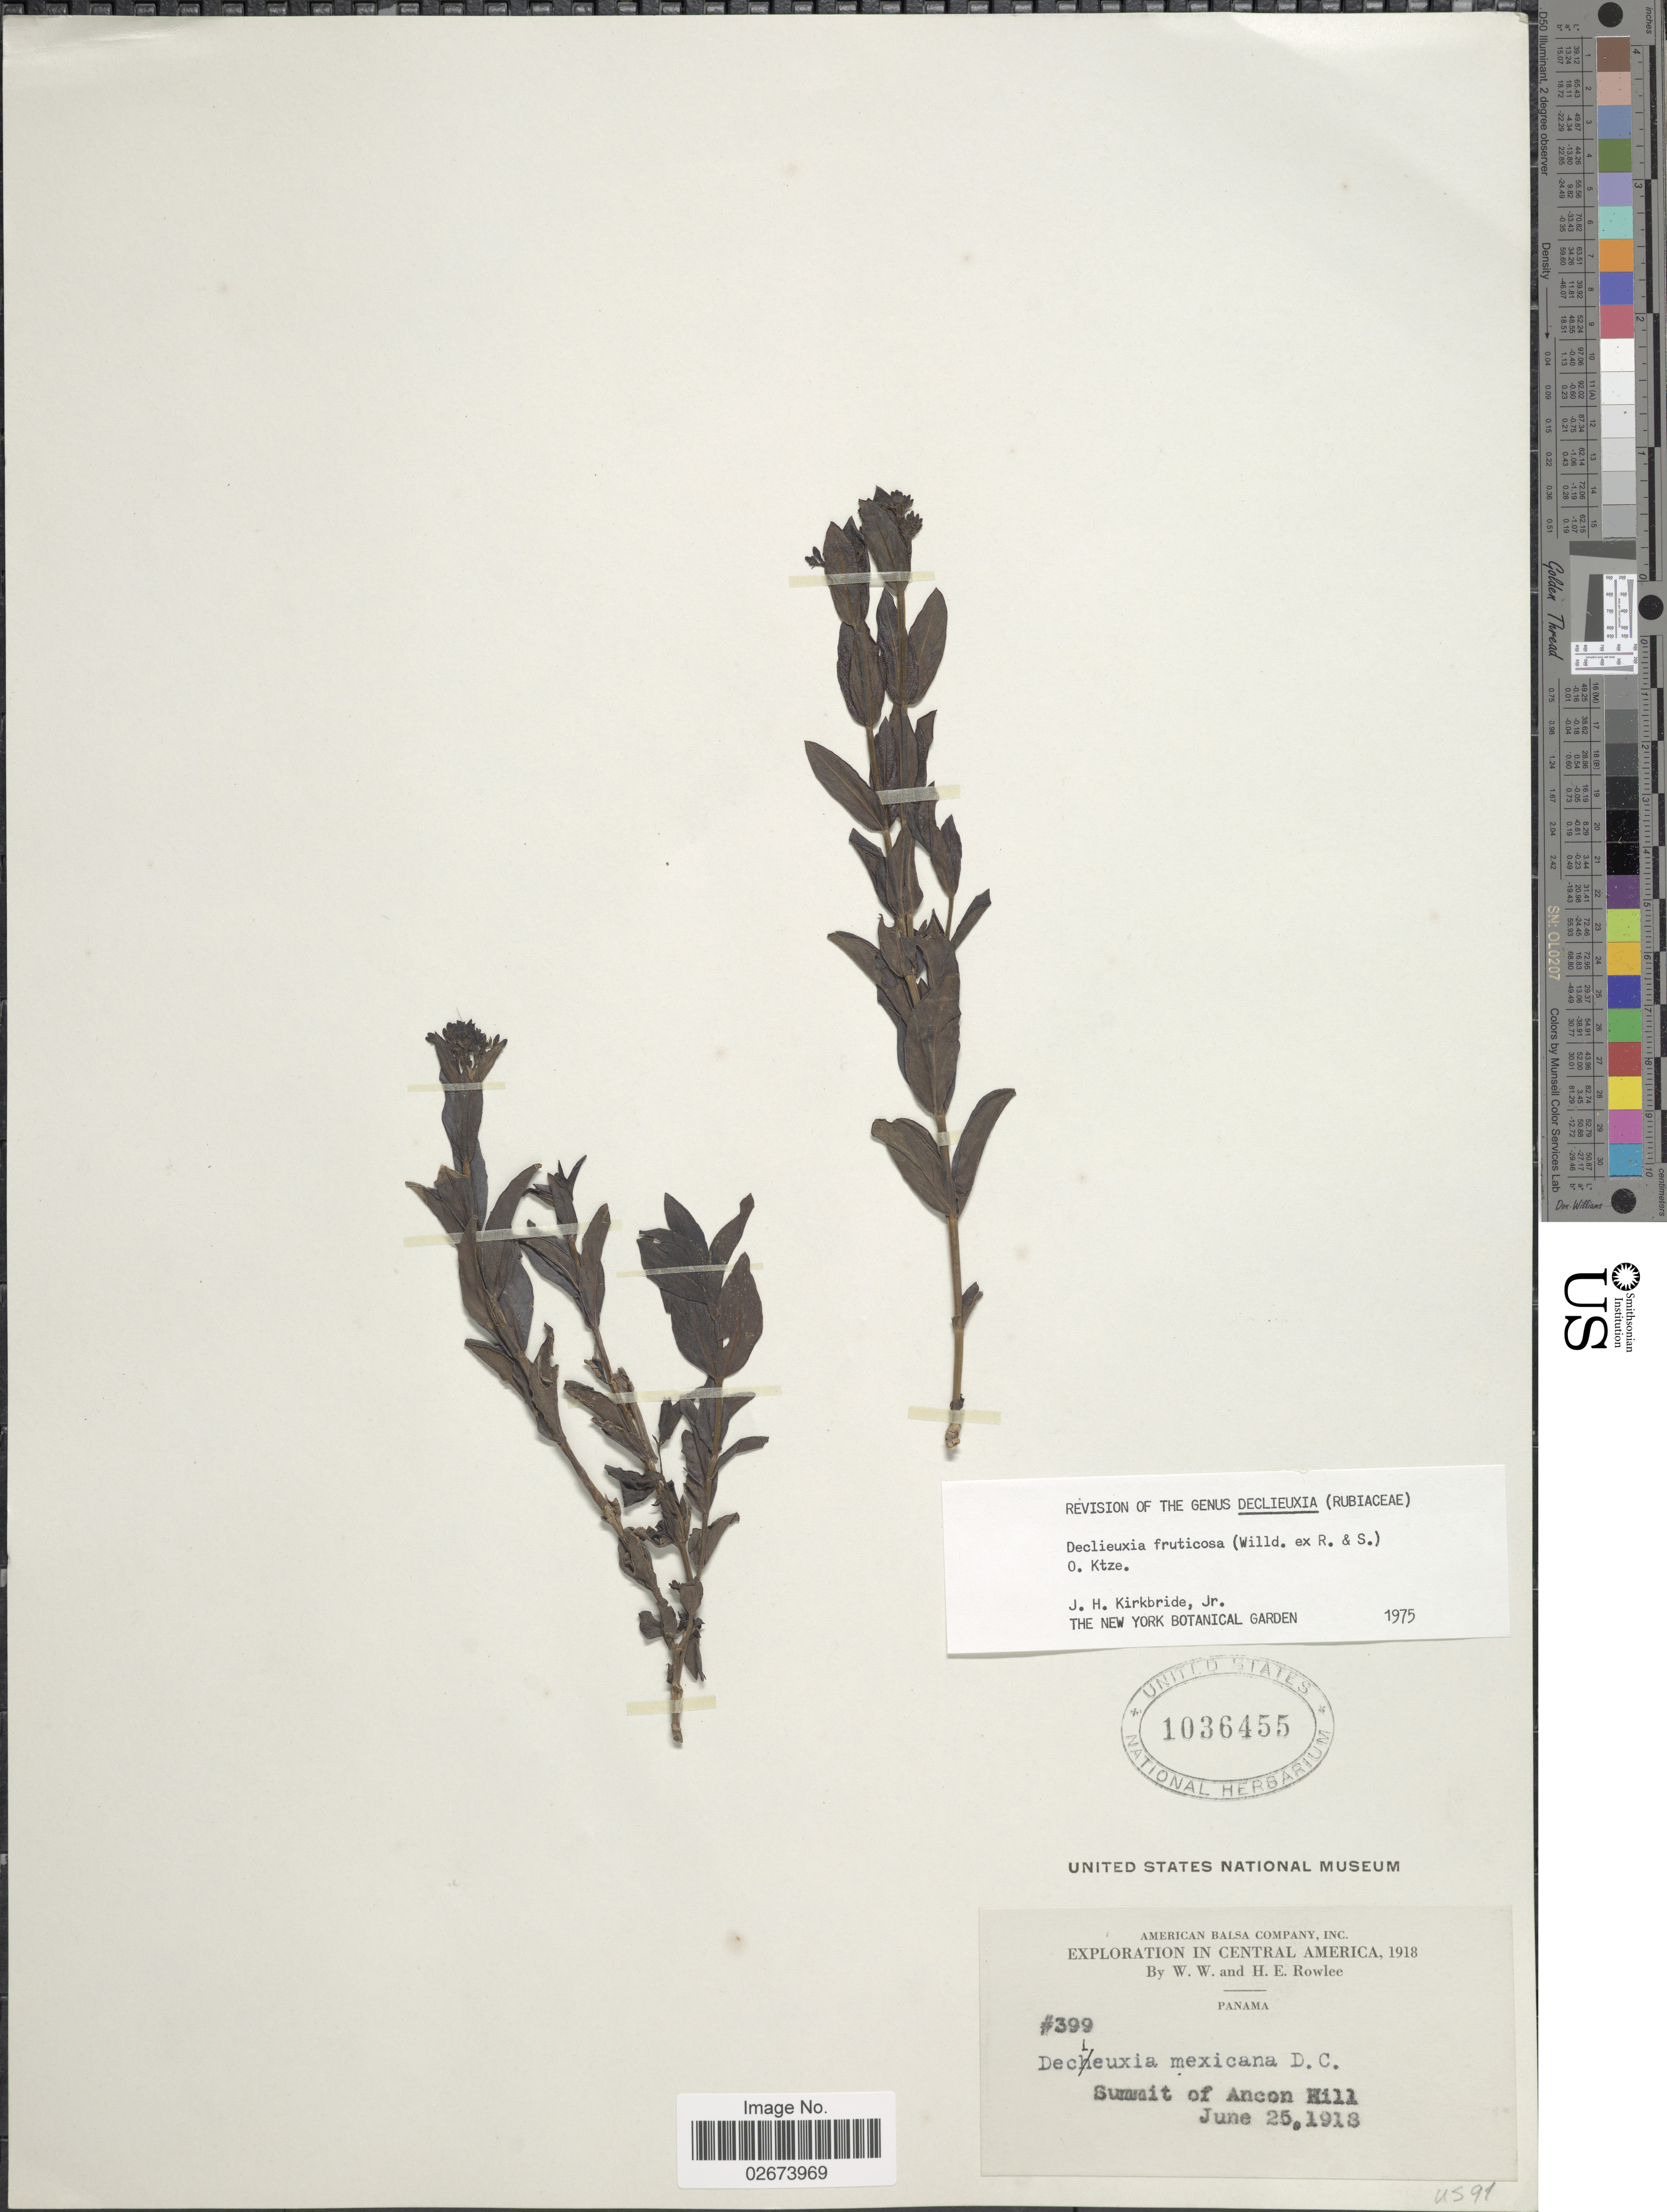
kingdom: Plantae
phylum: Tracheophyta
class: Magnoliopsida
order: Gentianales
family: Rubiaceae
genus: Declieuxia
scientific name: Declieuxia fruticosa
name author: (Willd. ex Roem. & Schult.) Kuntze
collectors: W. W. Rowlee & H. E. Rowlee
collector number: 399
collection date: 1913-06-25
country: Panama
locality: Summit of Ancon Hill.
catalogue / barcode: US 1036455